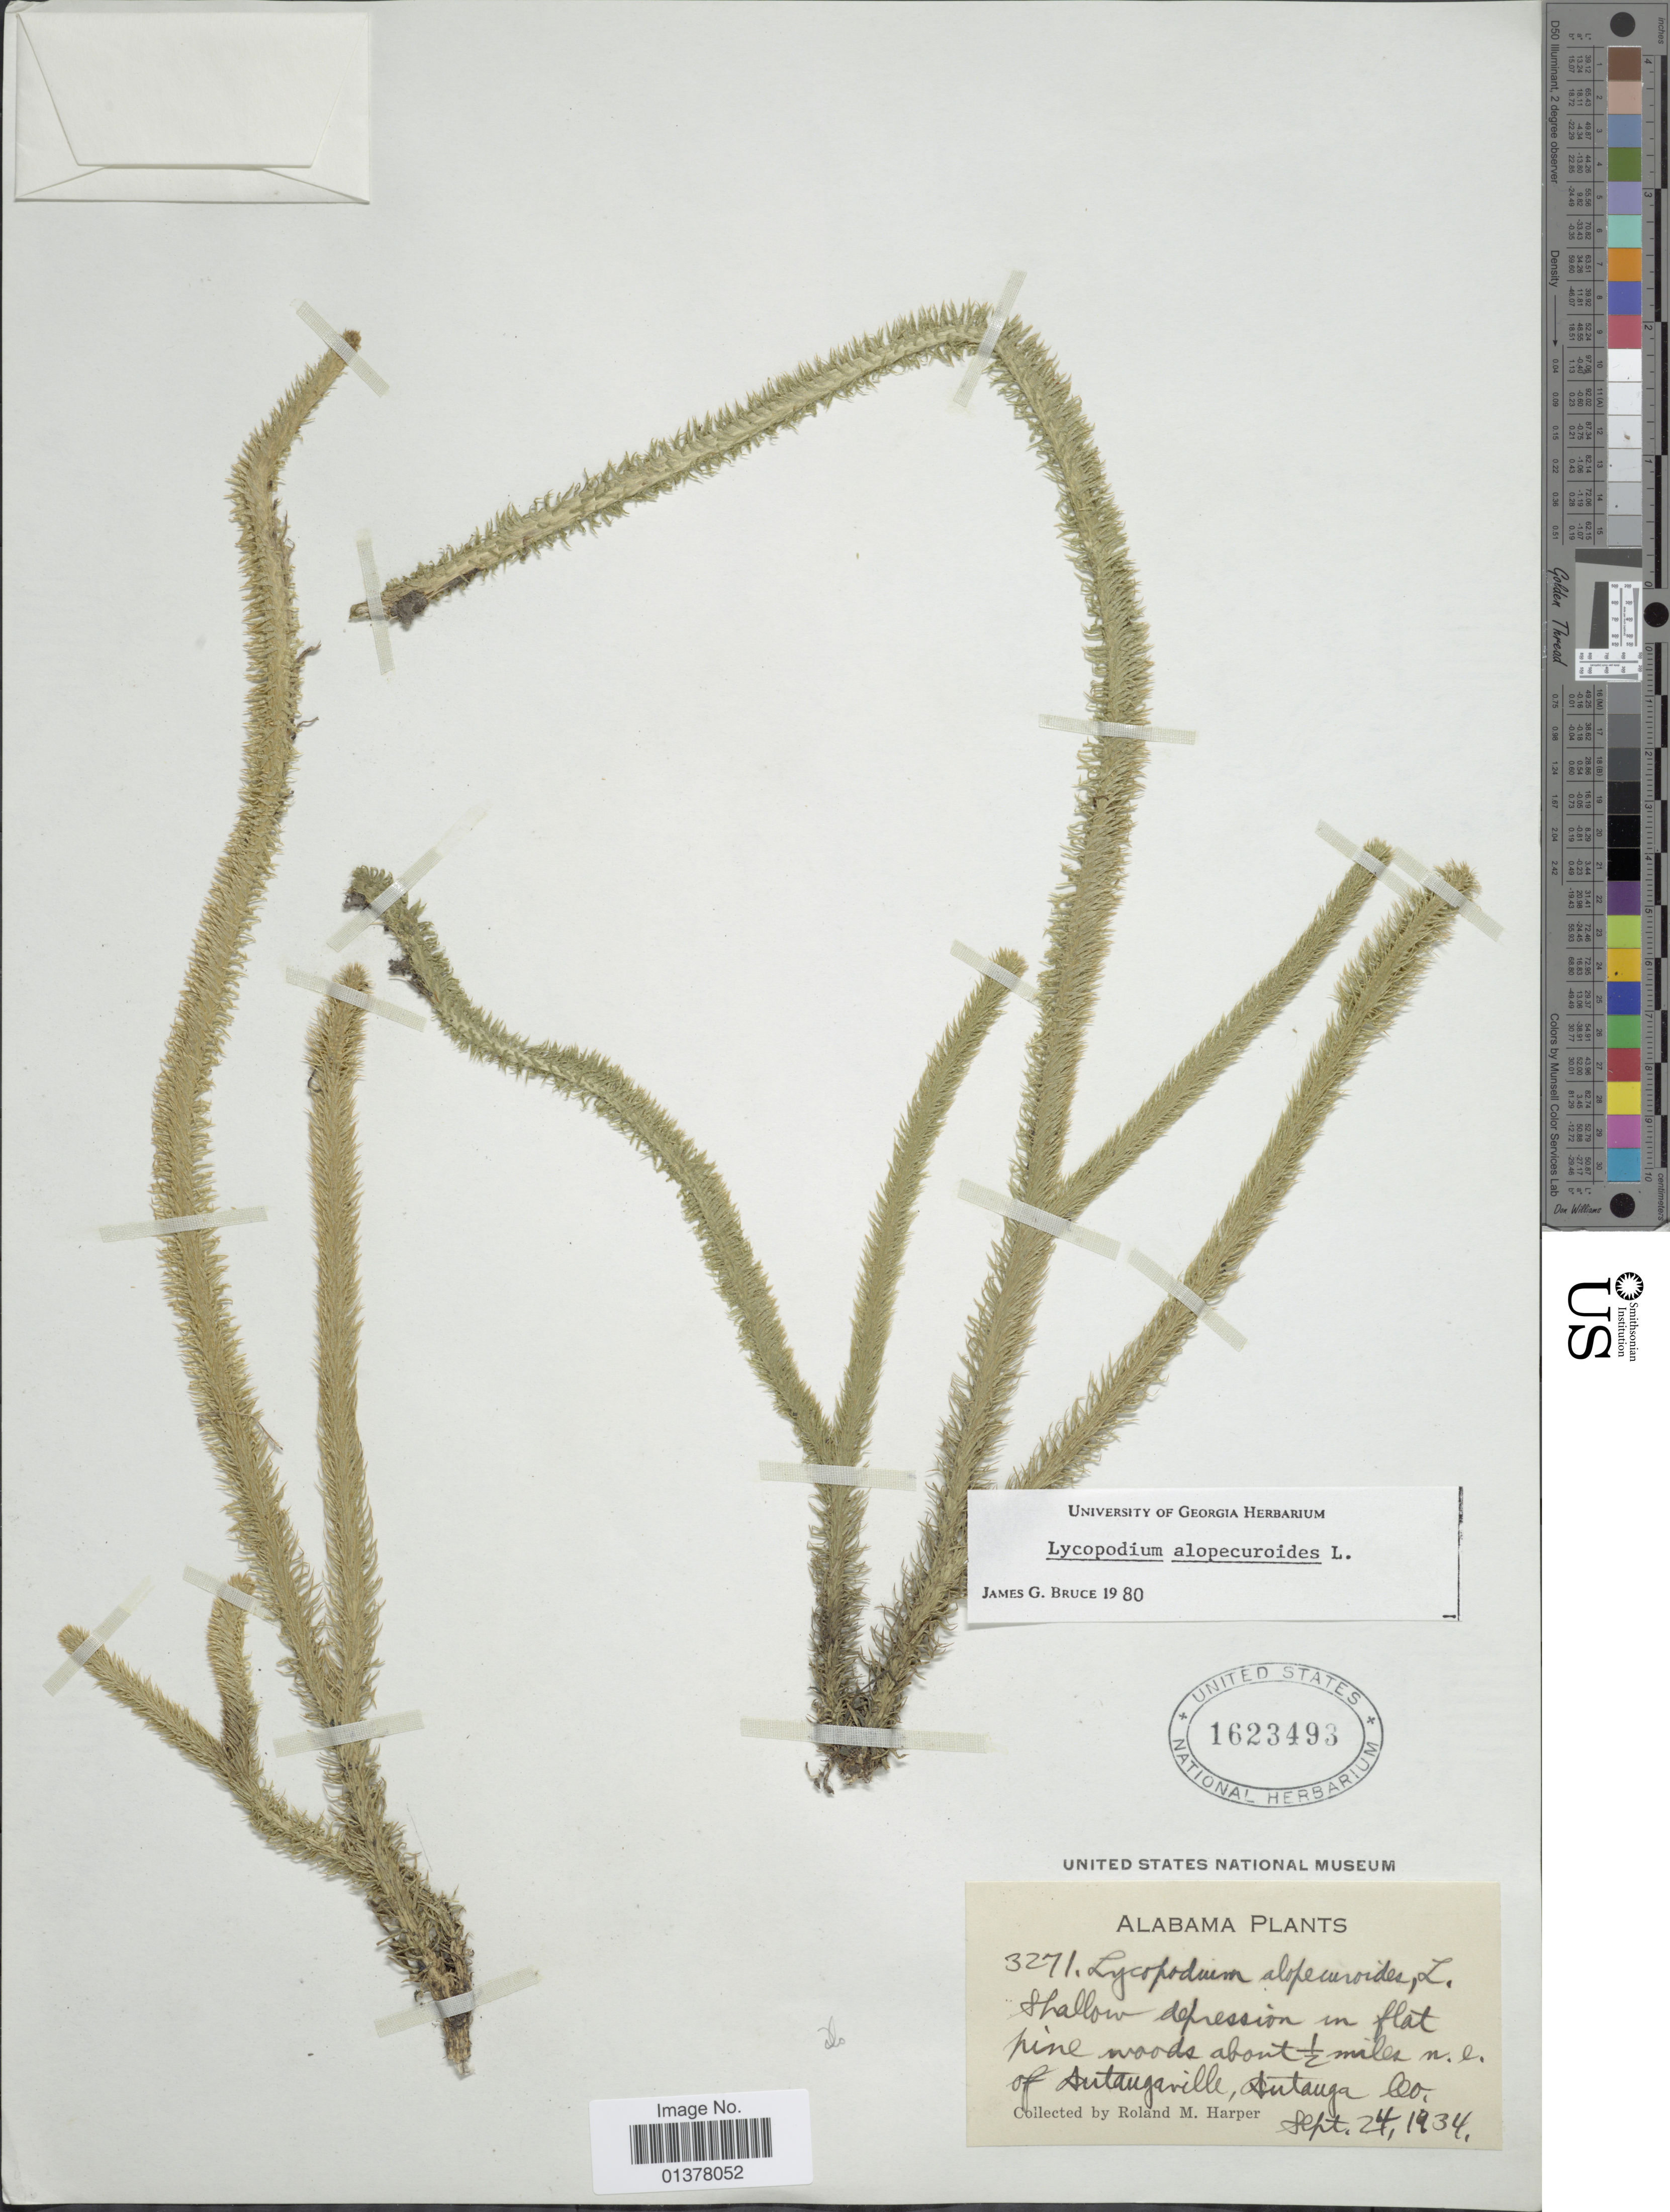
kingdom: Plantae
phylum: Tracheophyta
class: Lycopodiopsida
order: Lycopodiales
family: Lycopodiaceae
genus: Lycopodiella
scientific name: Lycopodiella alopecuroides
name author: (L.) Cranfill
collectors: R. M. Harper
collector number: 3271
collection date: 1934-09-24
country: United States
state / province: Alabama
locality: Shallow depression in flat pine woods about ½miles n.e. of Autaugaville, Autauga Co.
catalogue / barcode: US 1623493